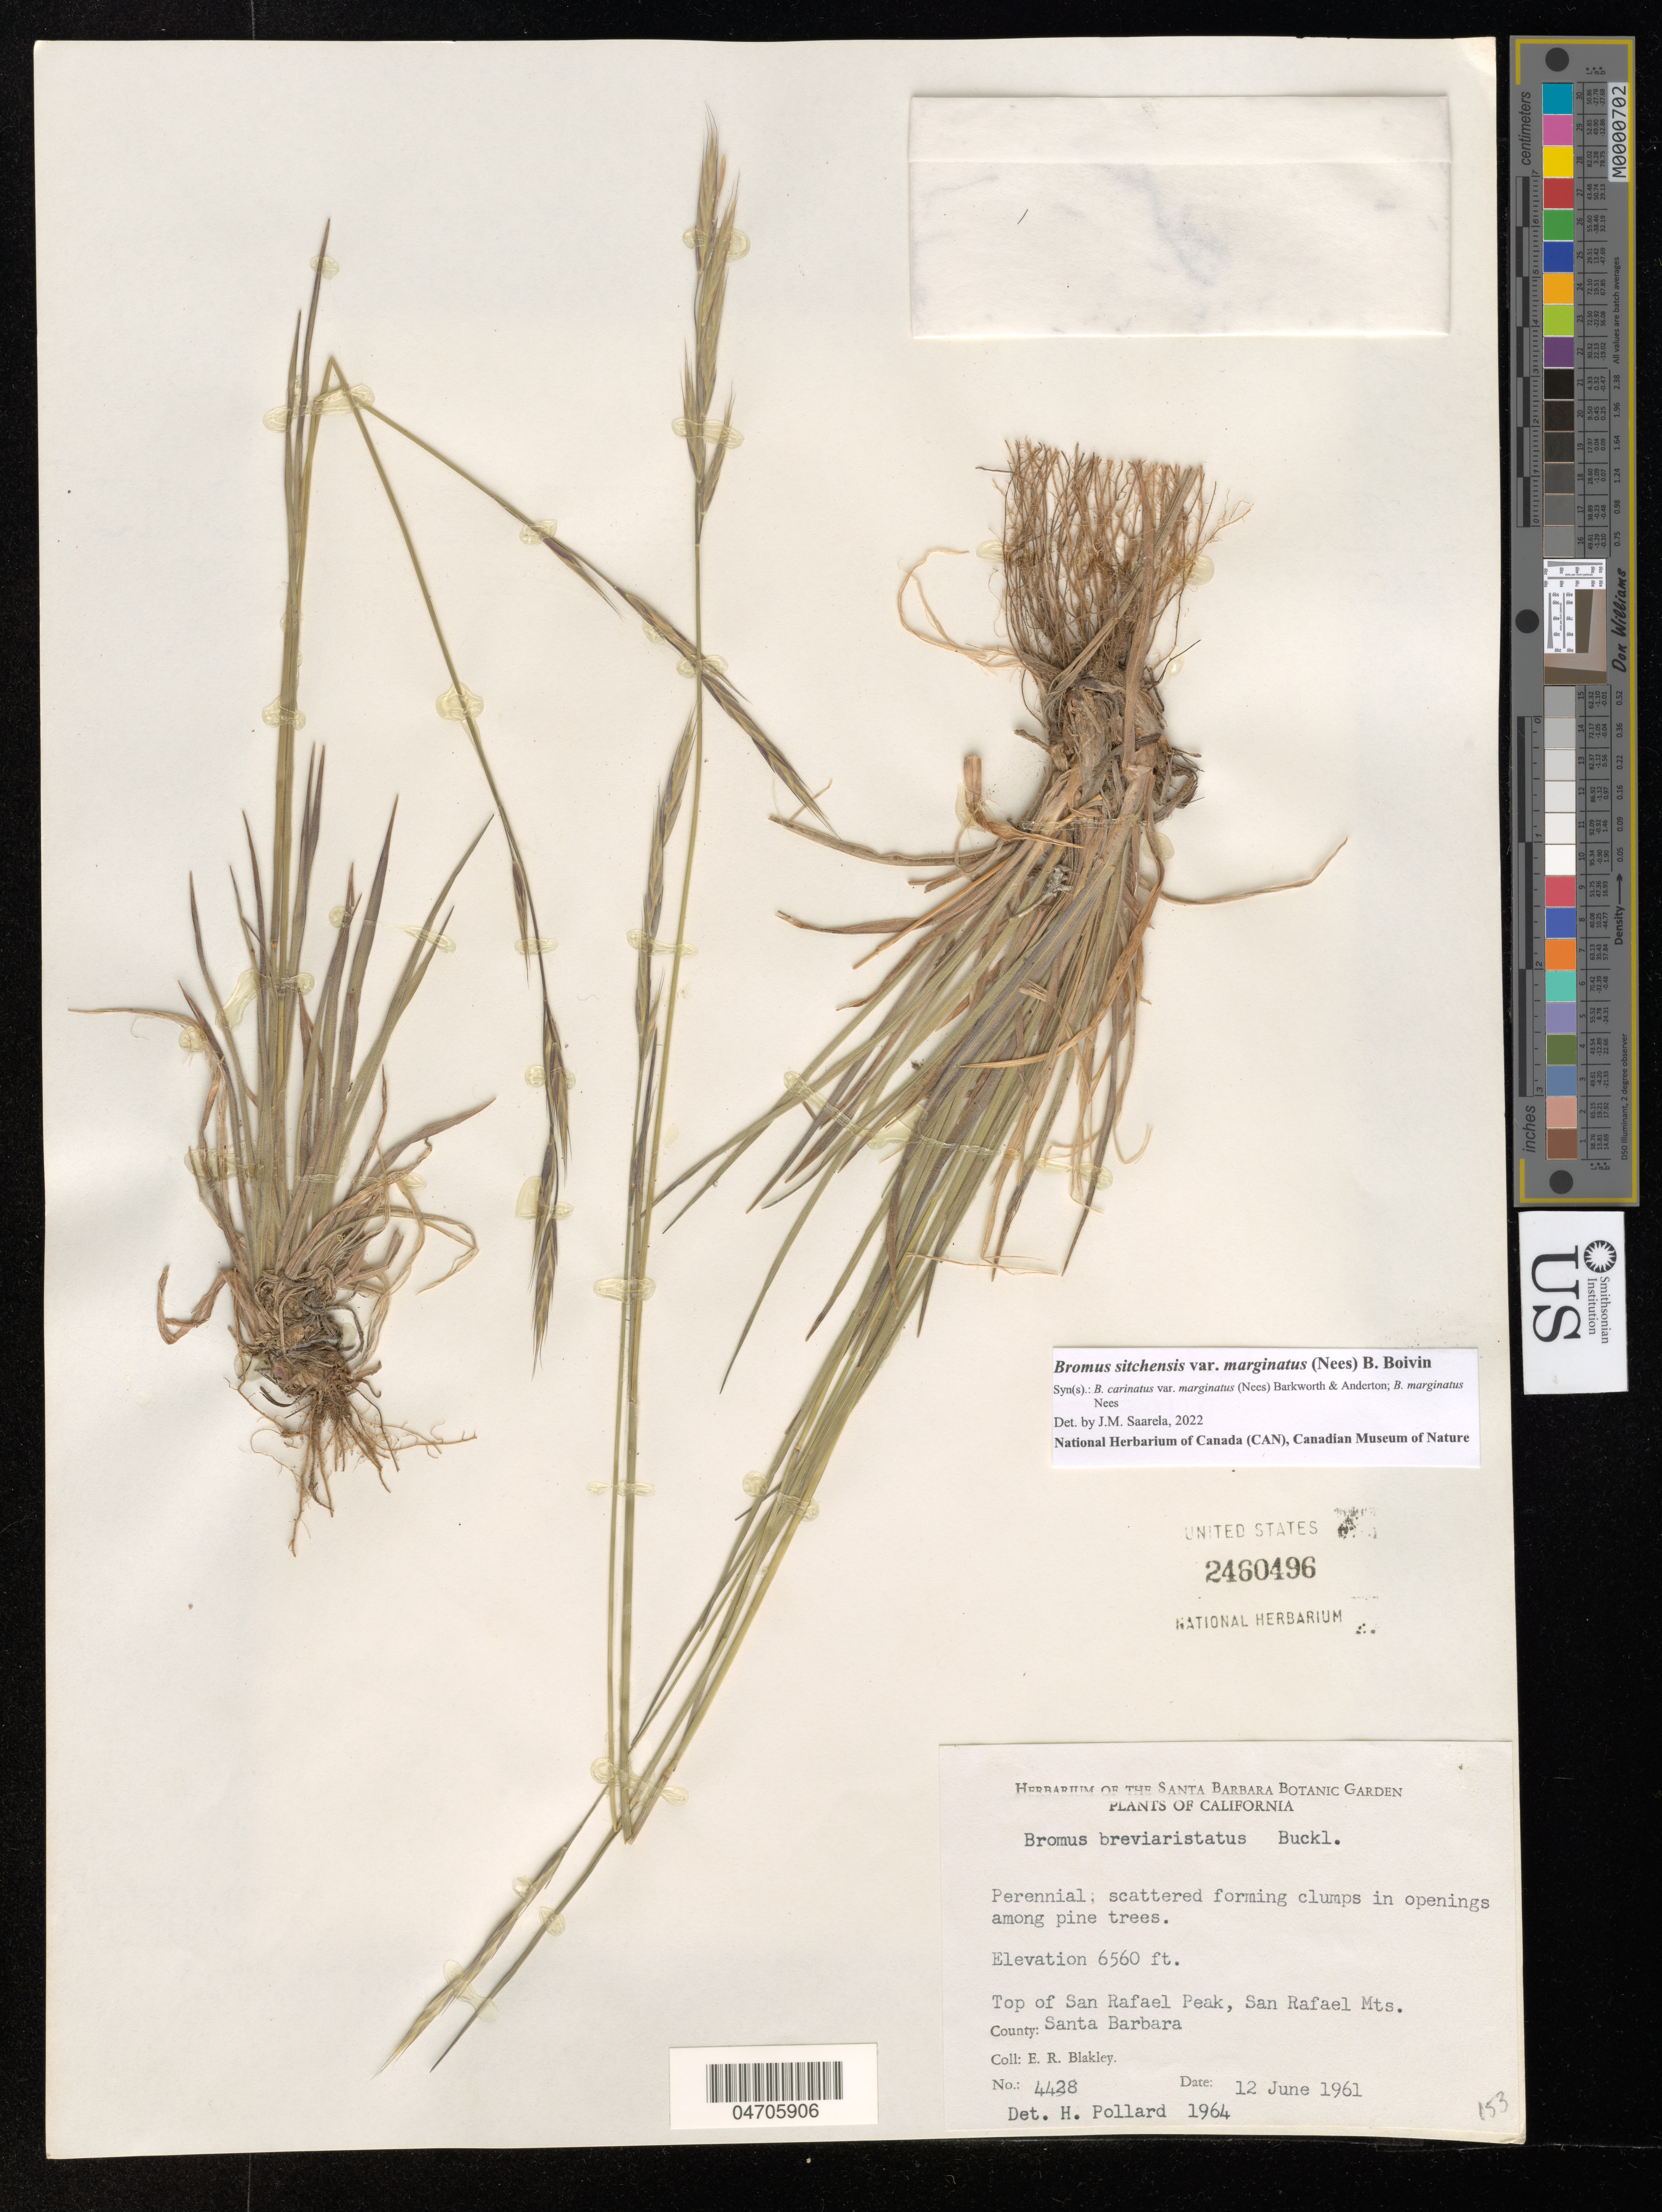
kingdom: Plantae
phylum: Tracheophyta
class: Liliopsida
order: Poales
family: Poaceae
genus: Bromus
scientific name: Bromus sitchensis var. polyanthus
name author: (Scribn. ex Shear) R.E. Brainerd & Otting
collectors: E. R. Blakley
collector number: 4428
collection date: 1961-06-12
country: United States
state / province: California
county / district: San Rafael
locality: Top of San Rafael Peak, San Rafael Mts. County: Santa Barbara.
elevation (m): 1999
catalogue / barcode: US 2460496